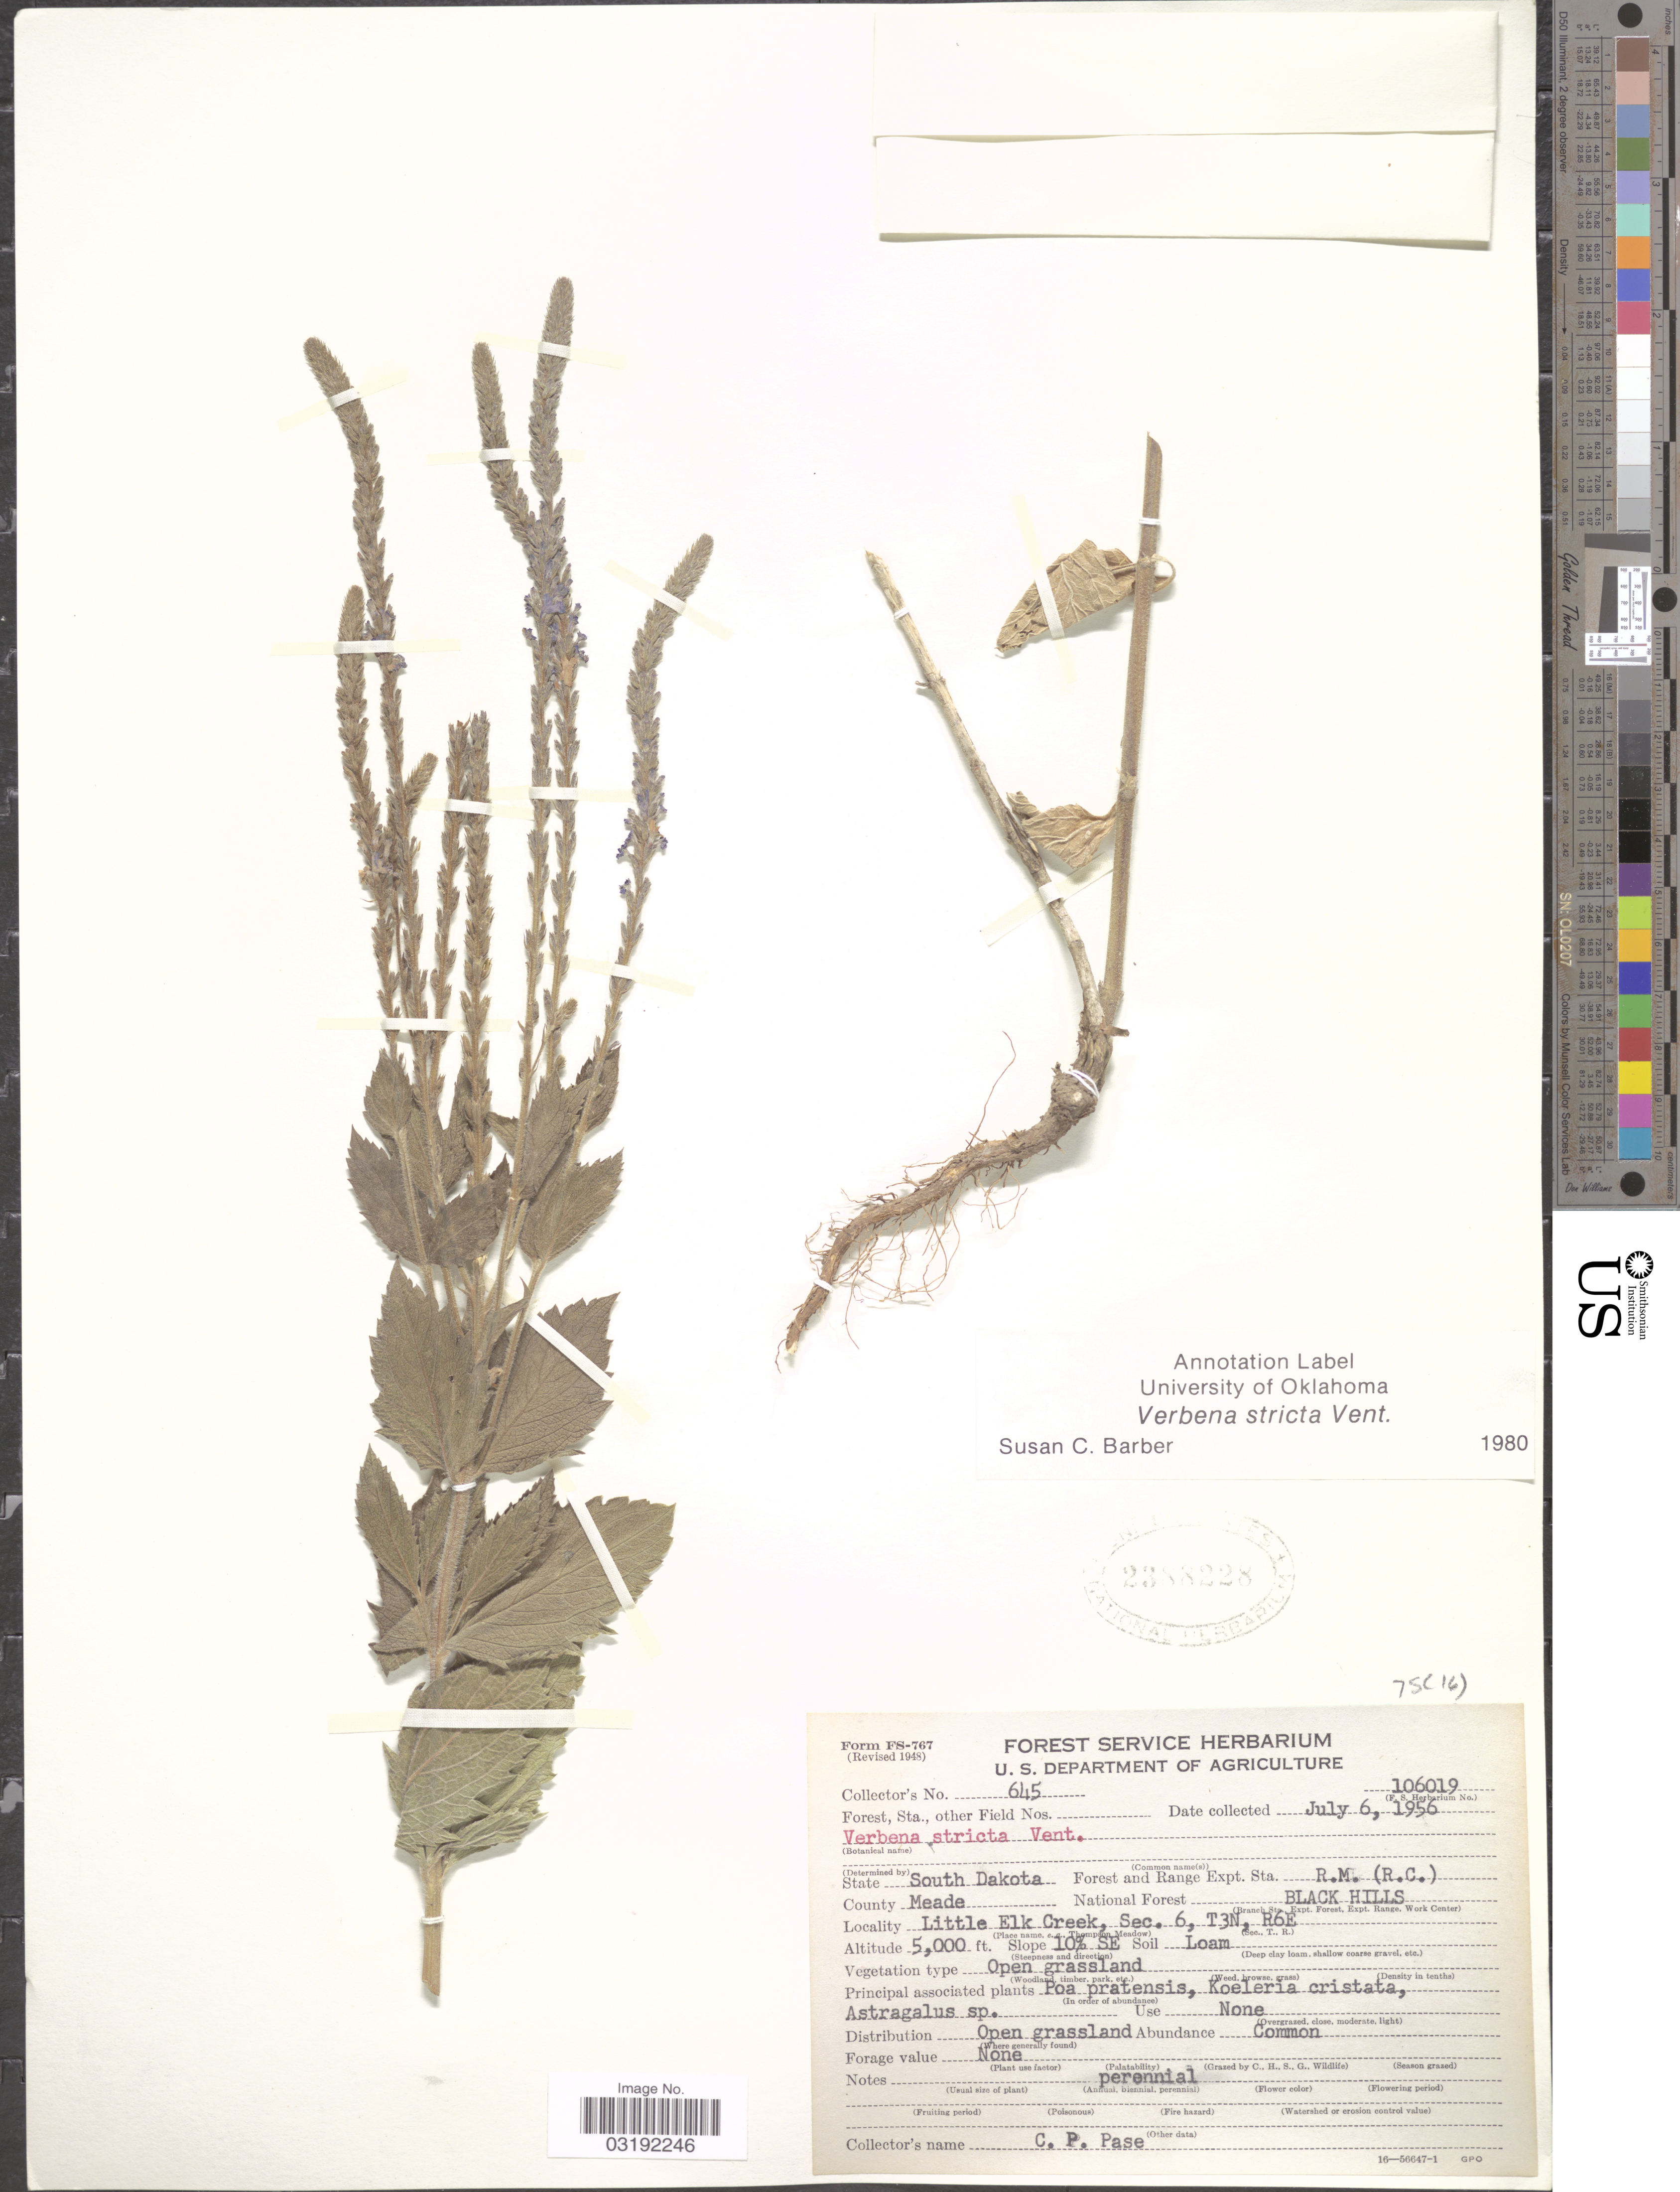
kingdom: Plantae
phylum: Tracheophyta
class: Magnoliopsida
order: Lamiales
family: Verbenaceae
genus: Verbena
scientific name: Verbena stricta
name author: Vent.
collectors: C. P. Pase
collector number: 645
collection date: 1956-07-06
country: United States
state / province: South Dakota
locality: County Meade, National Forest Black Hills, Little Elk Creek, Sec. 6, T3N, R6E.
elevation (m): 1524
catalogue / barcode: US 2388228